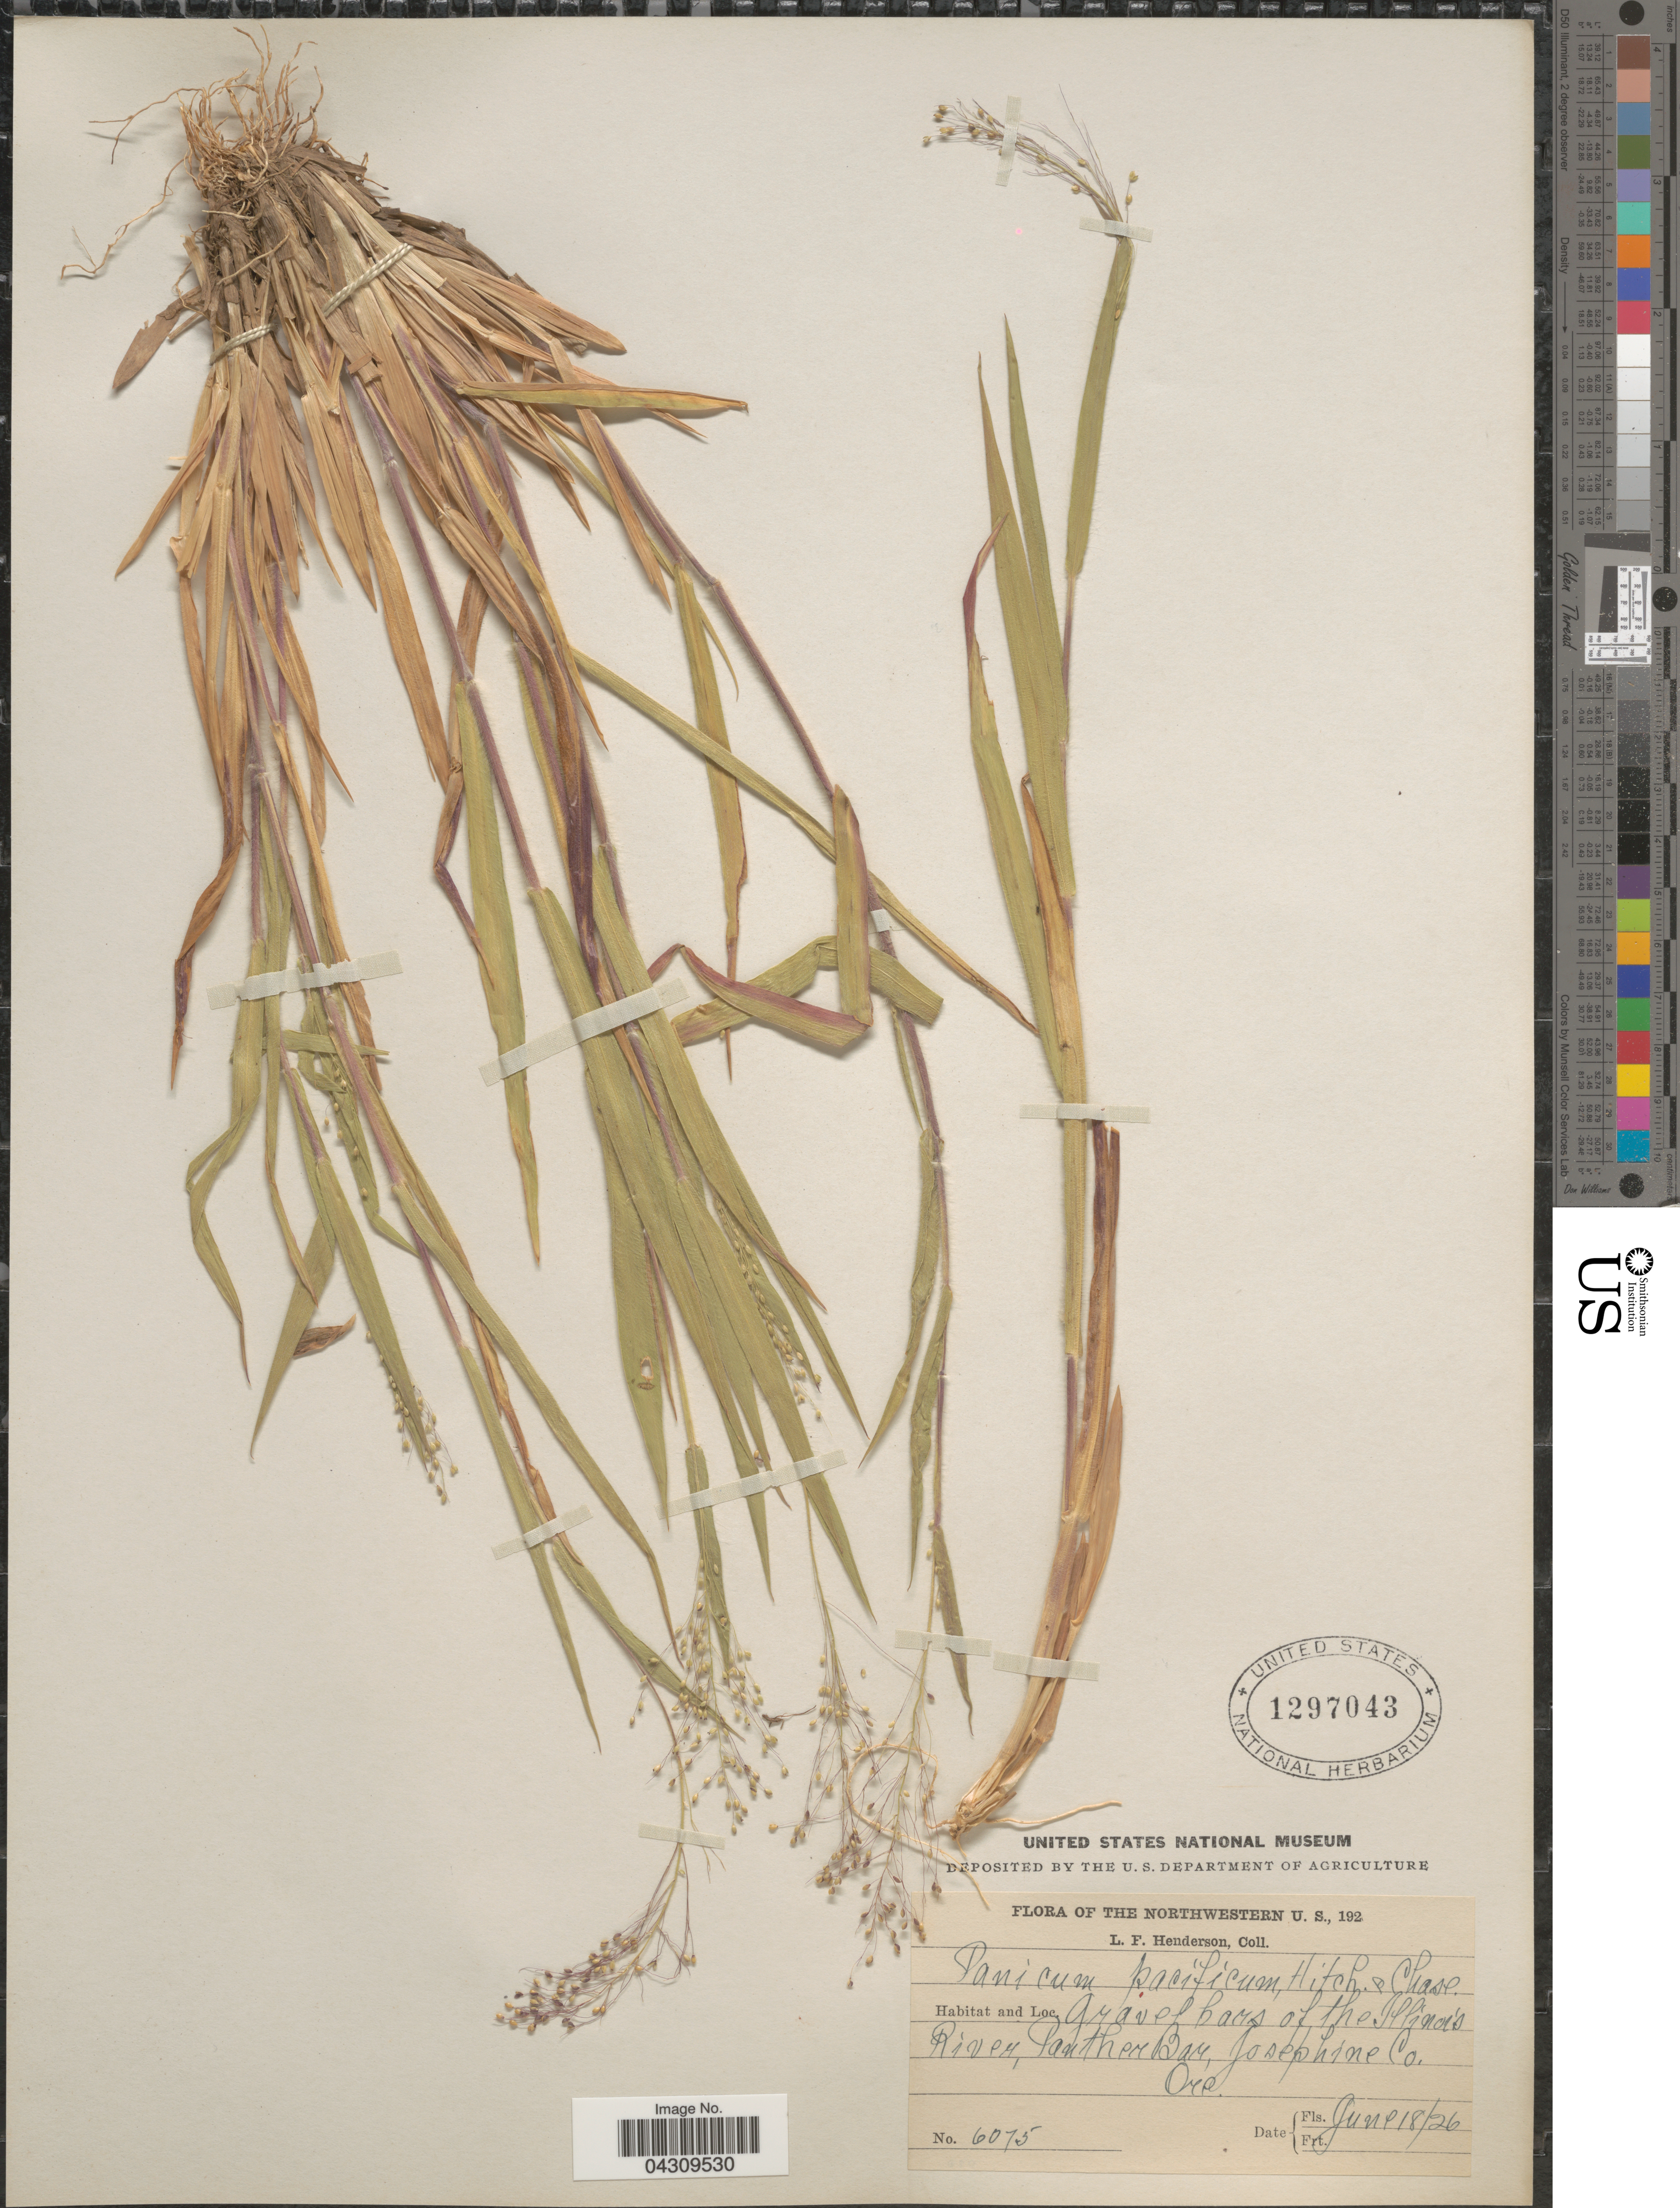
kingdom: Plantae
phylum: Tracheophyta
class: Liliopsida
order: Poales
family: Poaceae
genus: Dichanthelium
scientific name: Dichanthelium acuminatum var. acuminatum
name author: (Sw.) Gould & C.A. Clark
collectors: L. Henderson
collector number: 6075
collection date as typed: Transcribed d/m/y: 18/6/26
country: United States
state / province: Oregon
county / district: Josephine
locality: The Northwestern U.S. Gravel bars of the Illinois River, Panther Bar, Josephine Co.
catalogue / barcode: US 1297043